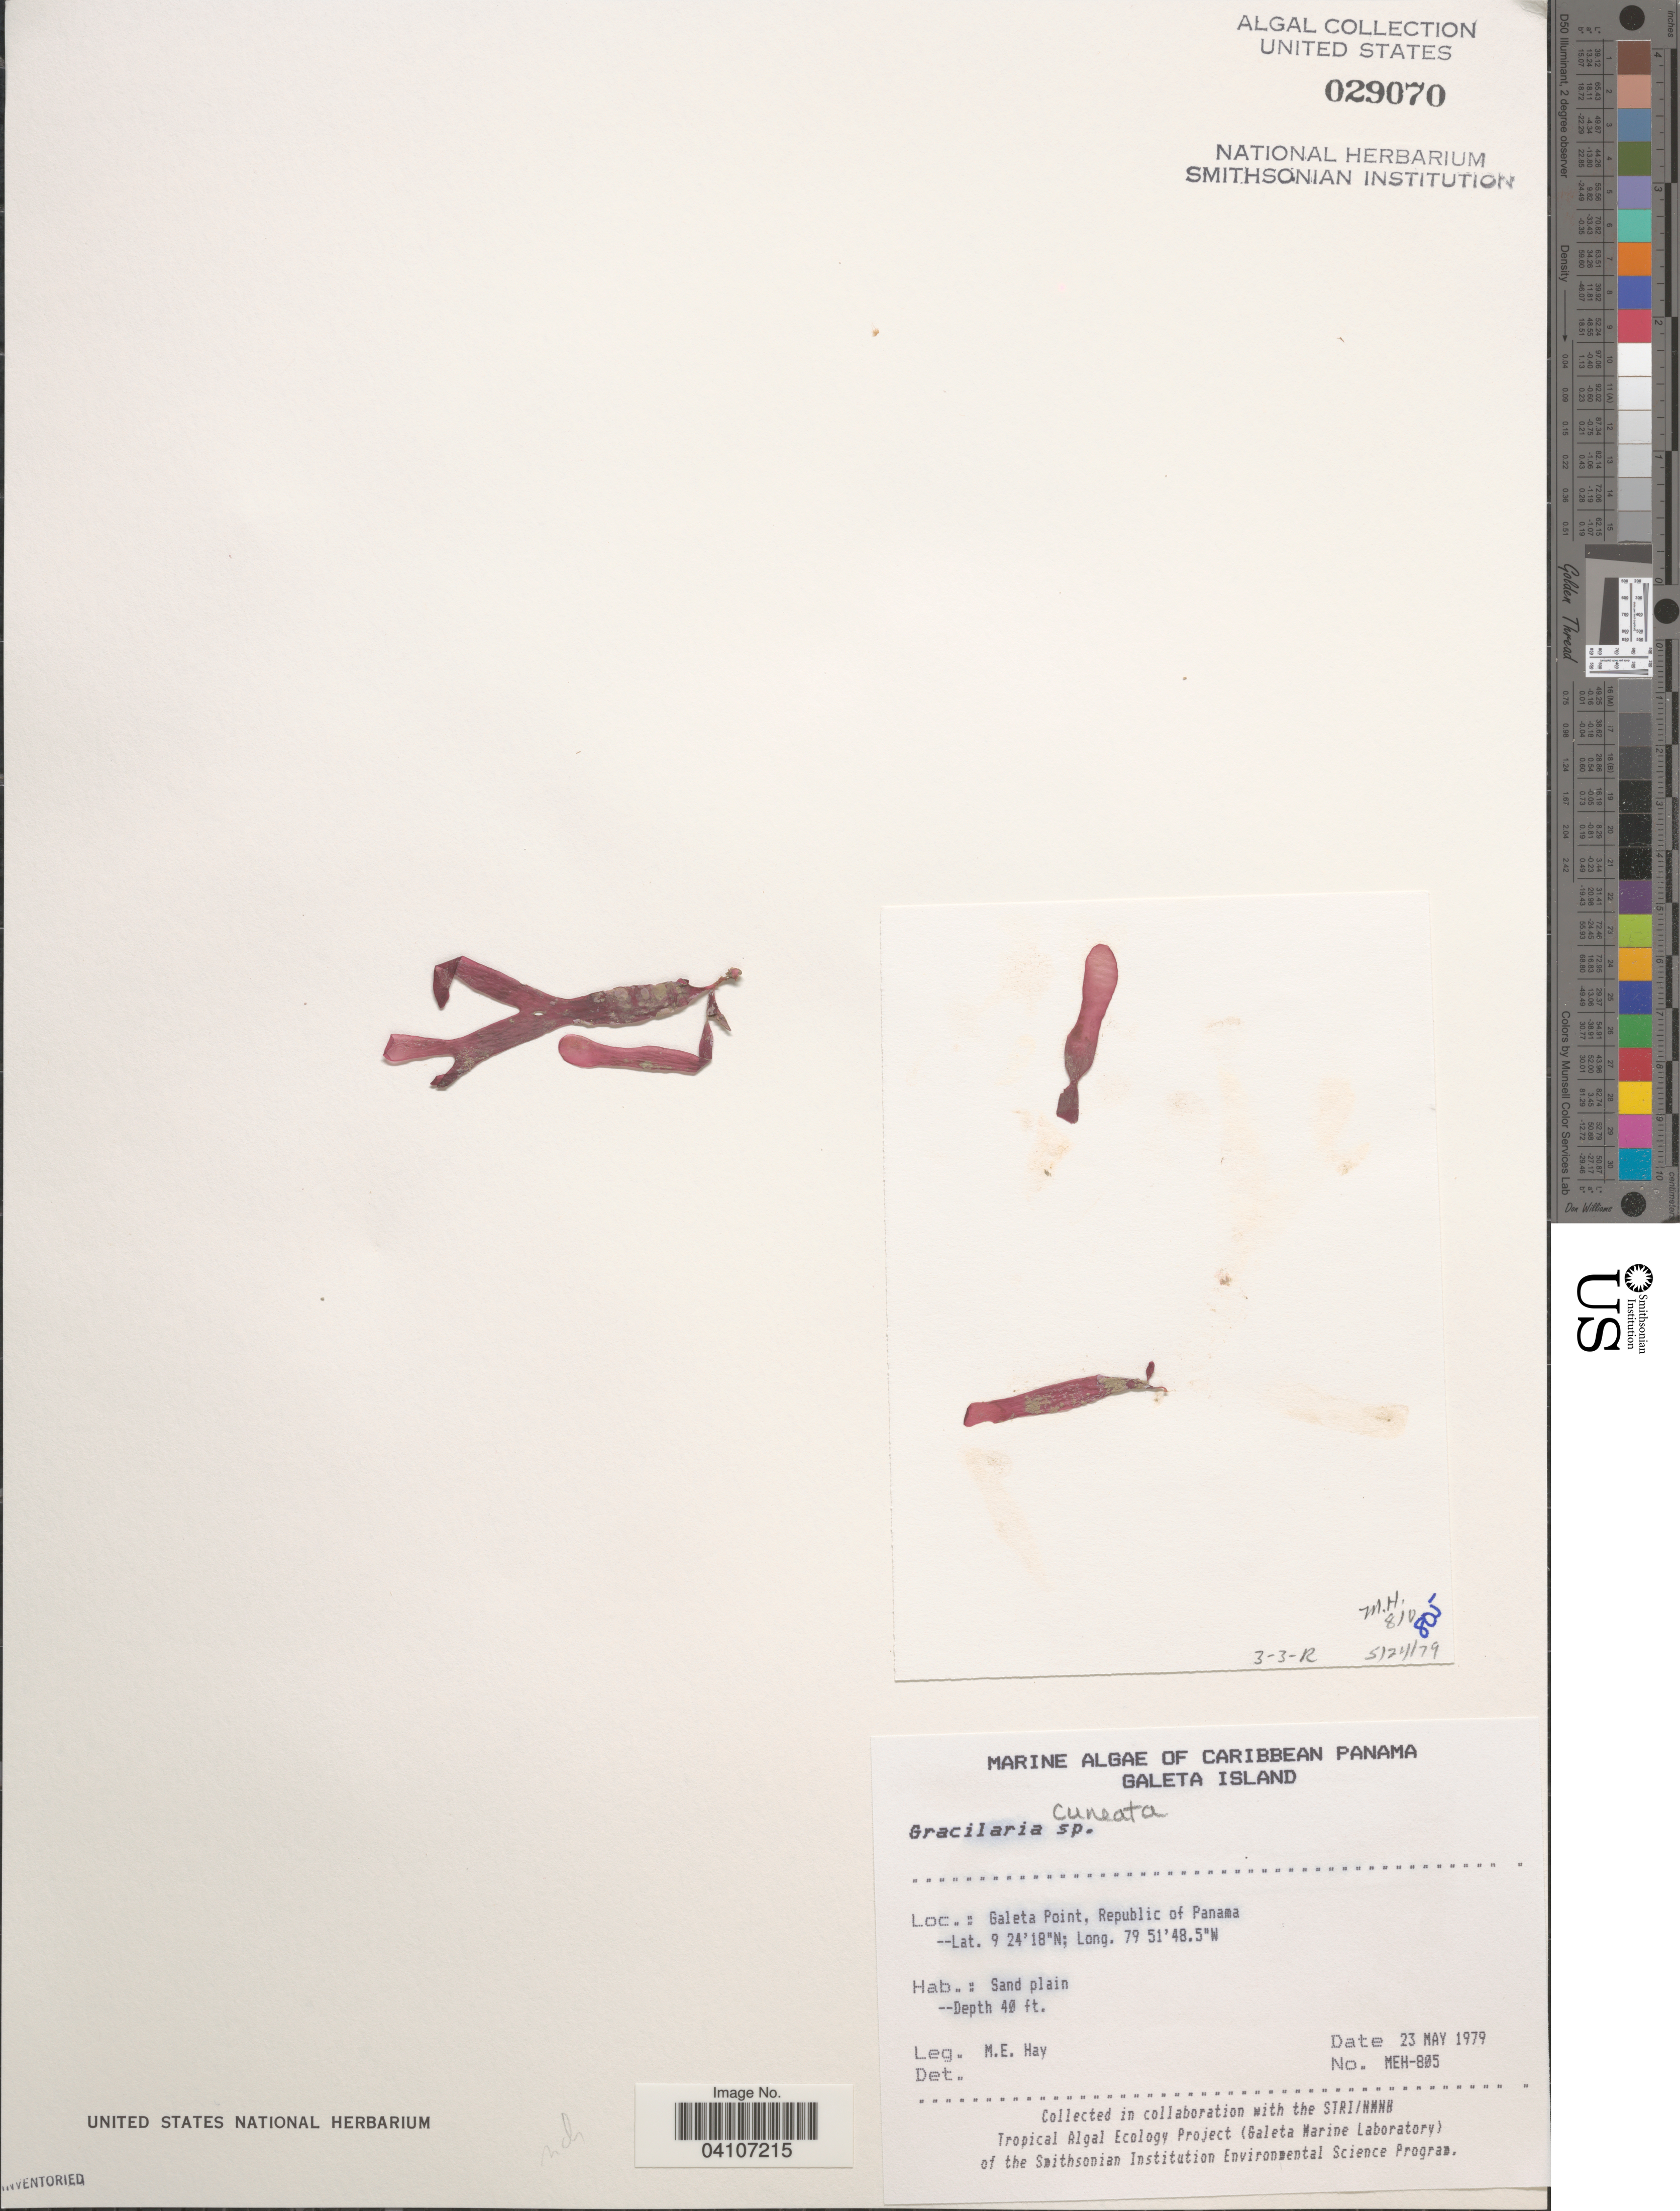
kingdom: Plantae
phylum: Rhodophyta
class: Florideophyceae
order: Gracilariales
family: Gracilariaceae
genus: Gracilaria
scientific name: Gracilaria cuneata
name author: Aresch.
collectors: M. E. Hay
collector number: MEH-805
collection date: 1979-05-23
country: Panama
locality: Caribbean Panama. Galeta Island. Galeta Point, Republic of Panama.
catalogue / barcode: US 29070